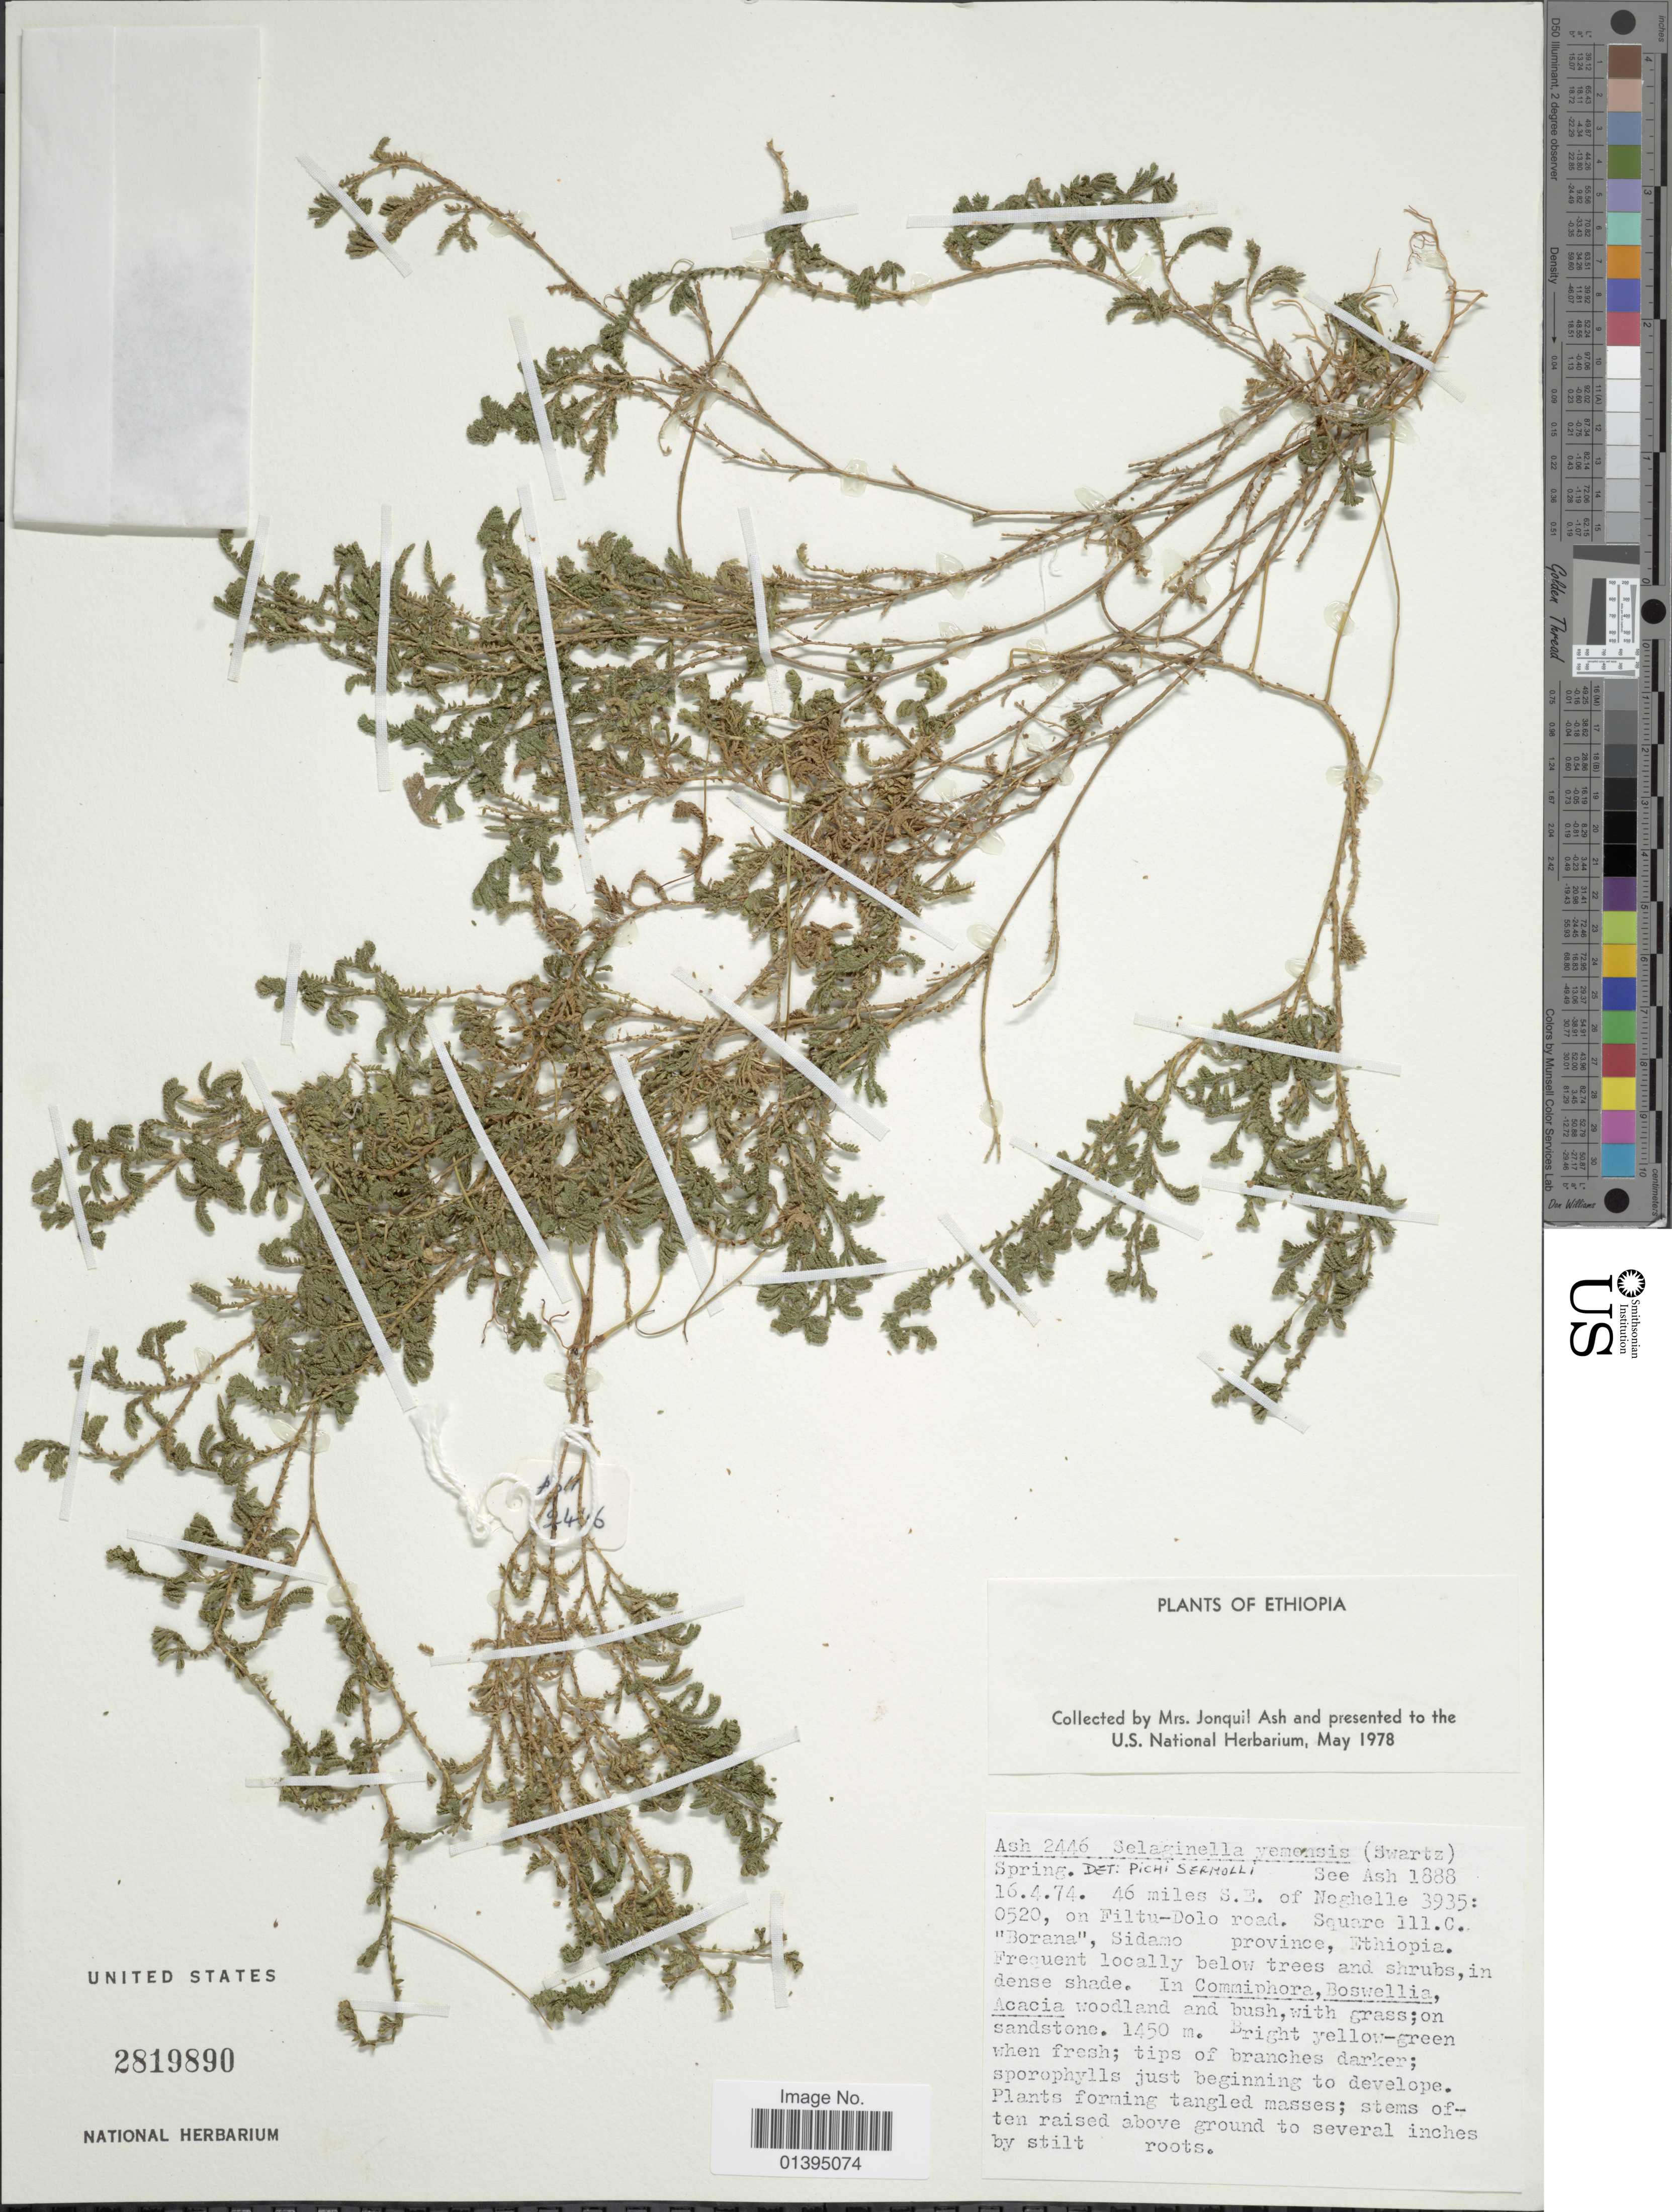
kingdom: Plantae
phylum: Tracheophyta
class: Lycopodiopsida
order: Selaginellales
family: Selaginellaceae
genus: Selaginella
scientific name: Selaginella yemensis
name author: (Sw.) Spring ex Decne.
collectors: J. Ash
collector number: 2446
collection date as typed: Transcribed d/m/y: 16/4/74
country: Ethiopia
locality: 46 miles S.E. of Neghelle 3935: 0520, on Filtu-Dolo road, Square 111.C. "Borana", Sidamo province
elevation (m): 1450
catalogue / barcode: US 2819890